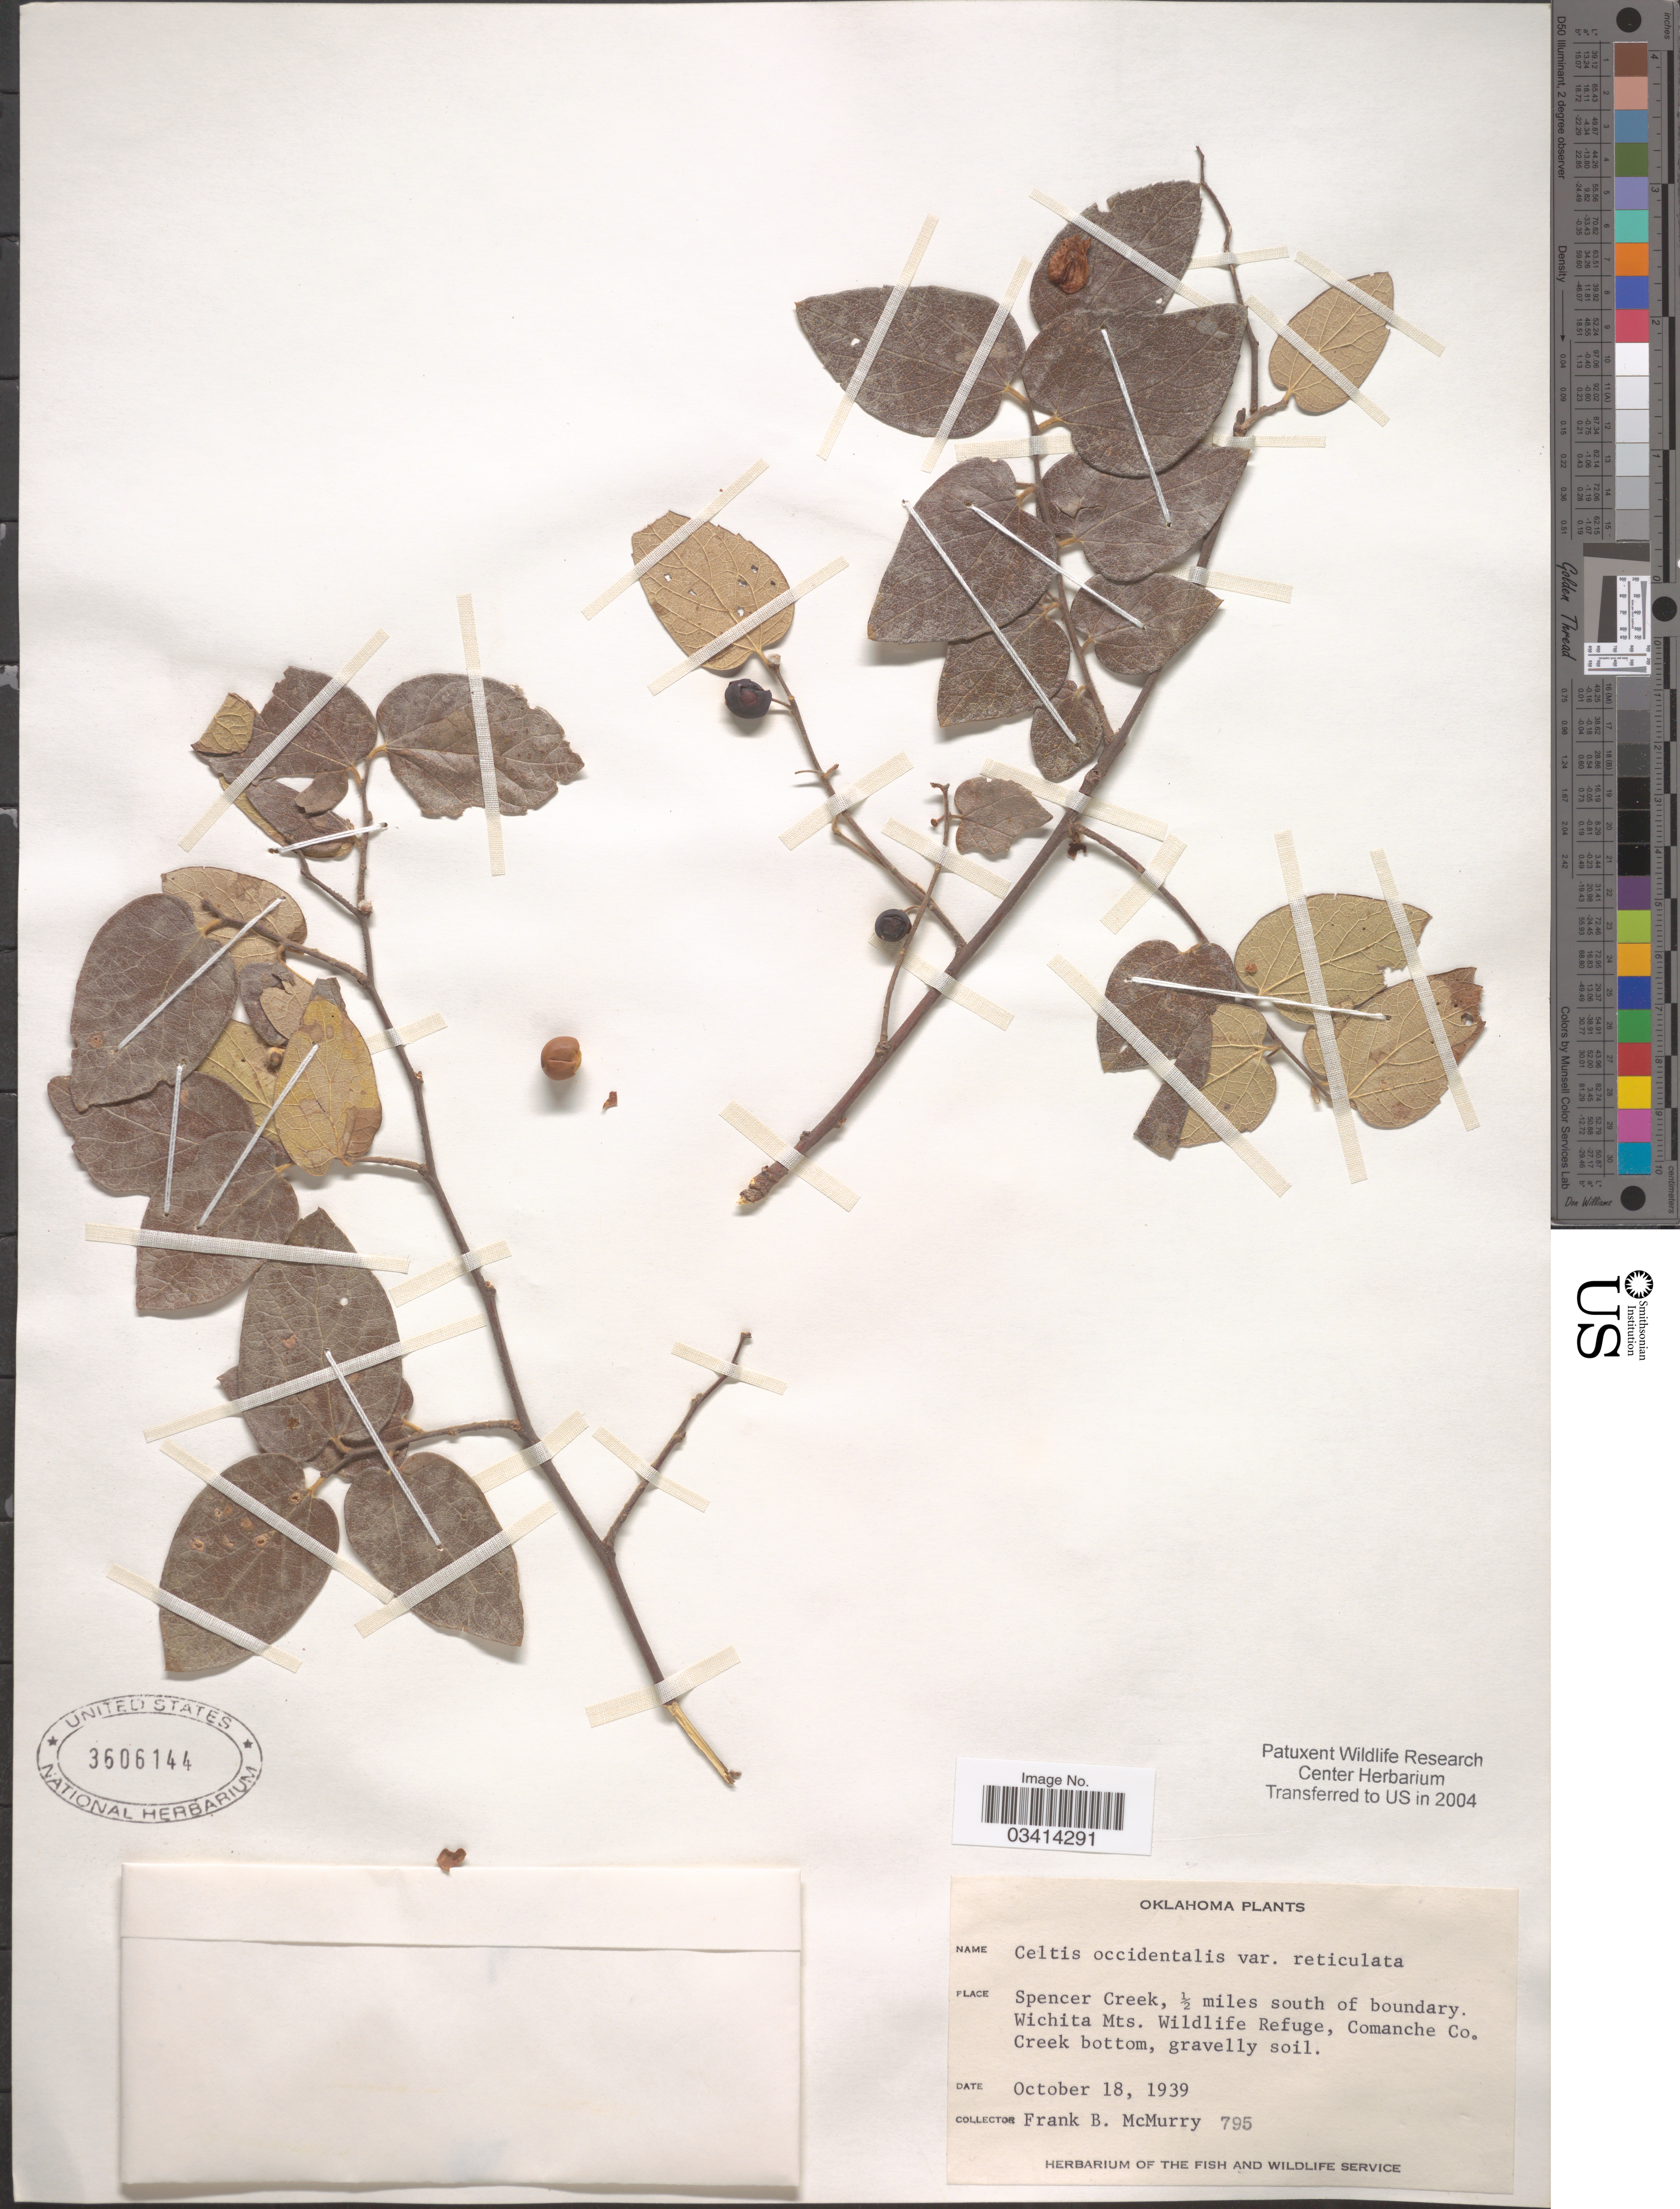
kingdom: Plantae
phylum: Tracheophyta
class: Magnoliopsida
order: Rosales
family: Cannabaceae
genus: Celtis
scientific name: Celtis reticulata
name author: Torr.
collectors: F. B. McMurry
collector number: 795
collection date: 1939-10-18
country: United States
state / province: Oklahoma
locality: Spencer Creek, ½ miles south of boundary. Wichita Mts. Wildlife Refuge, Comanche Co.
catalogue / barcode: US 3606144